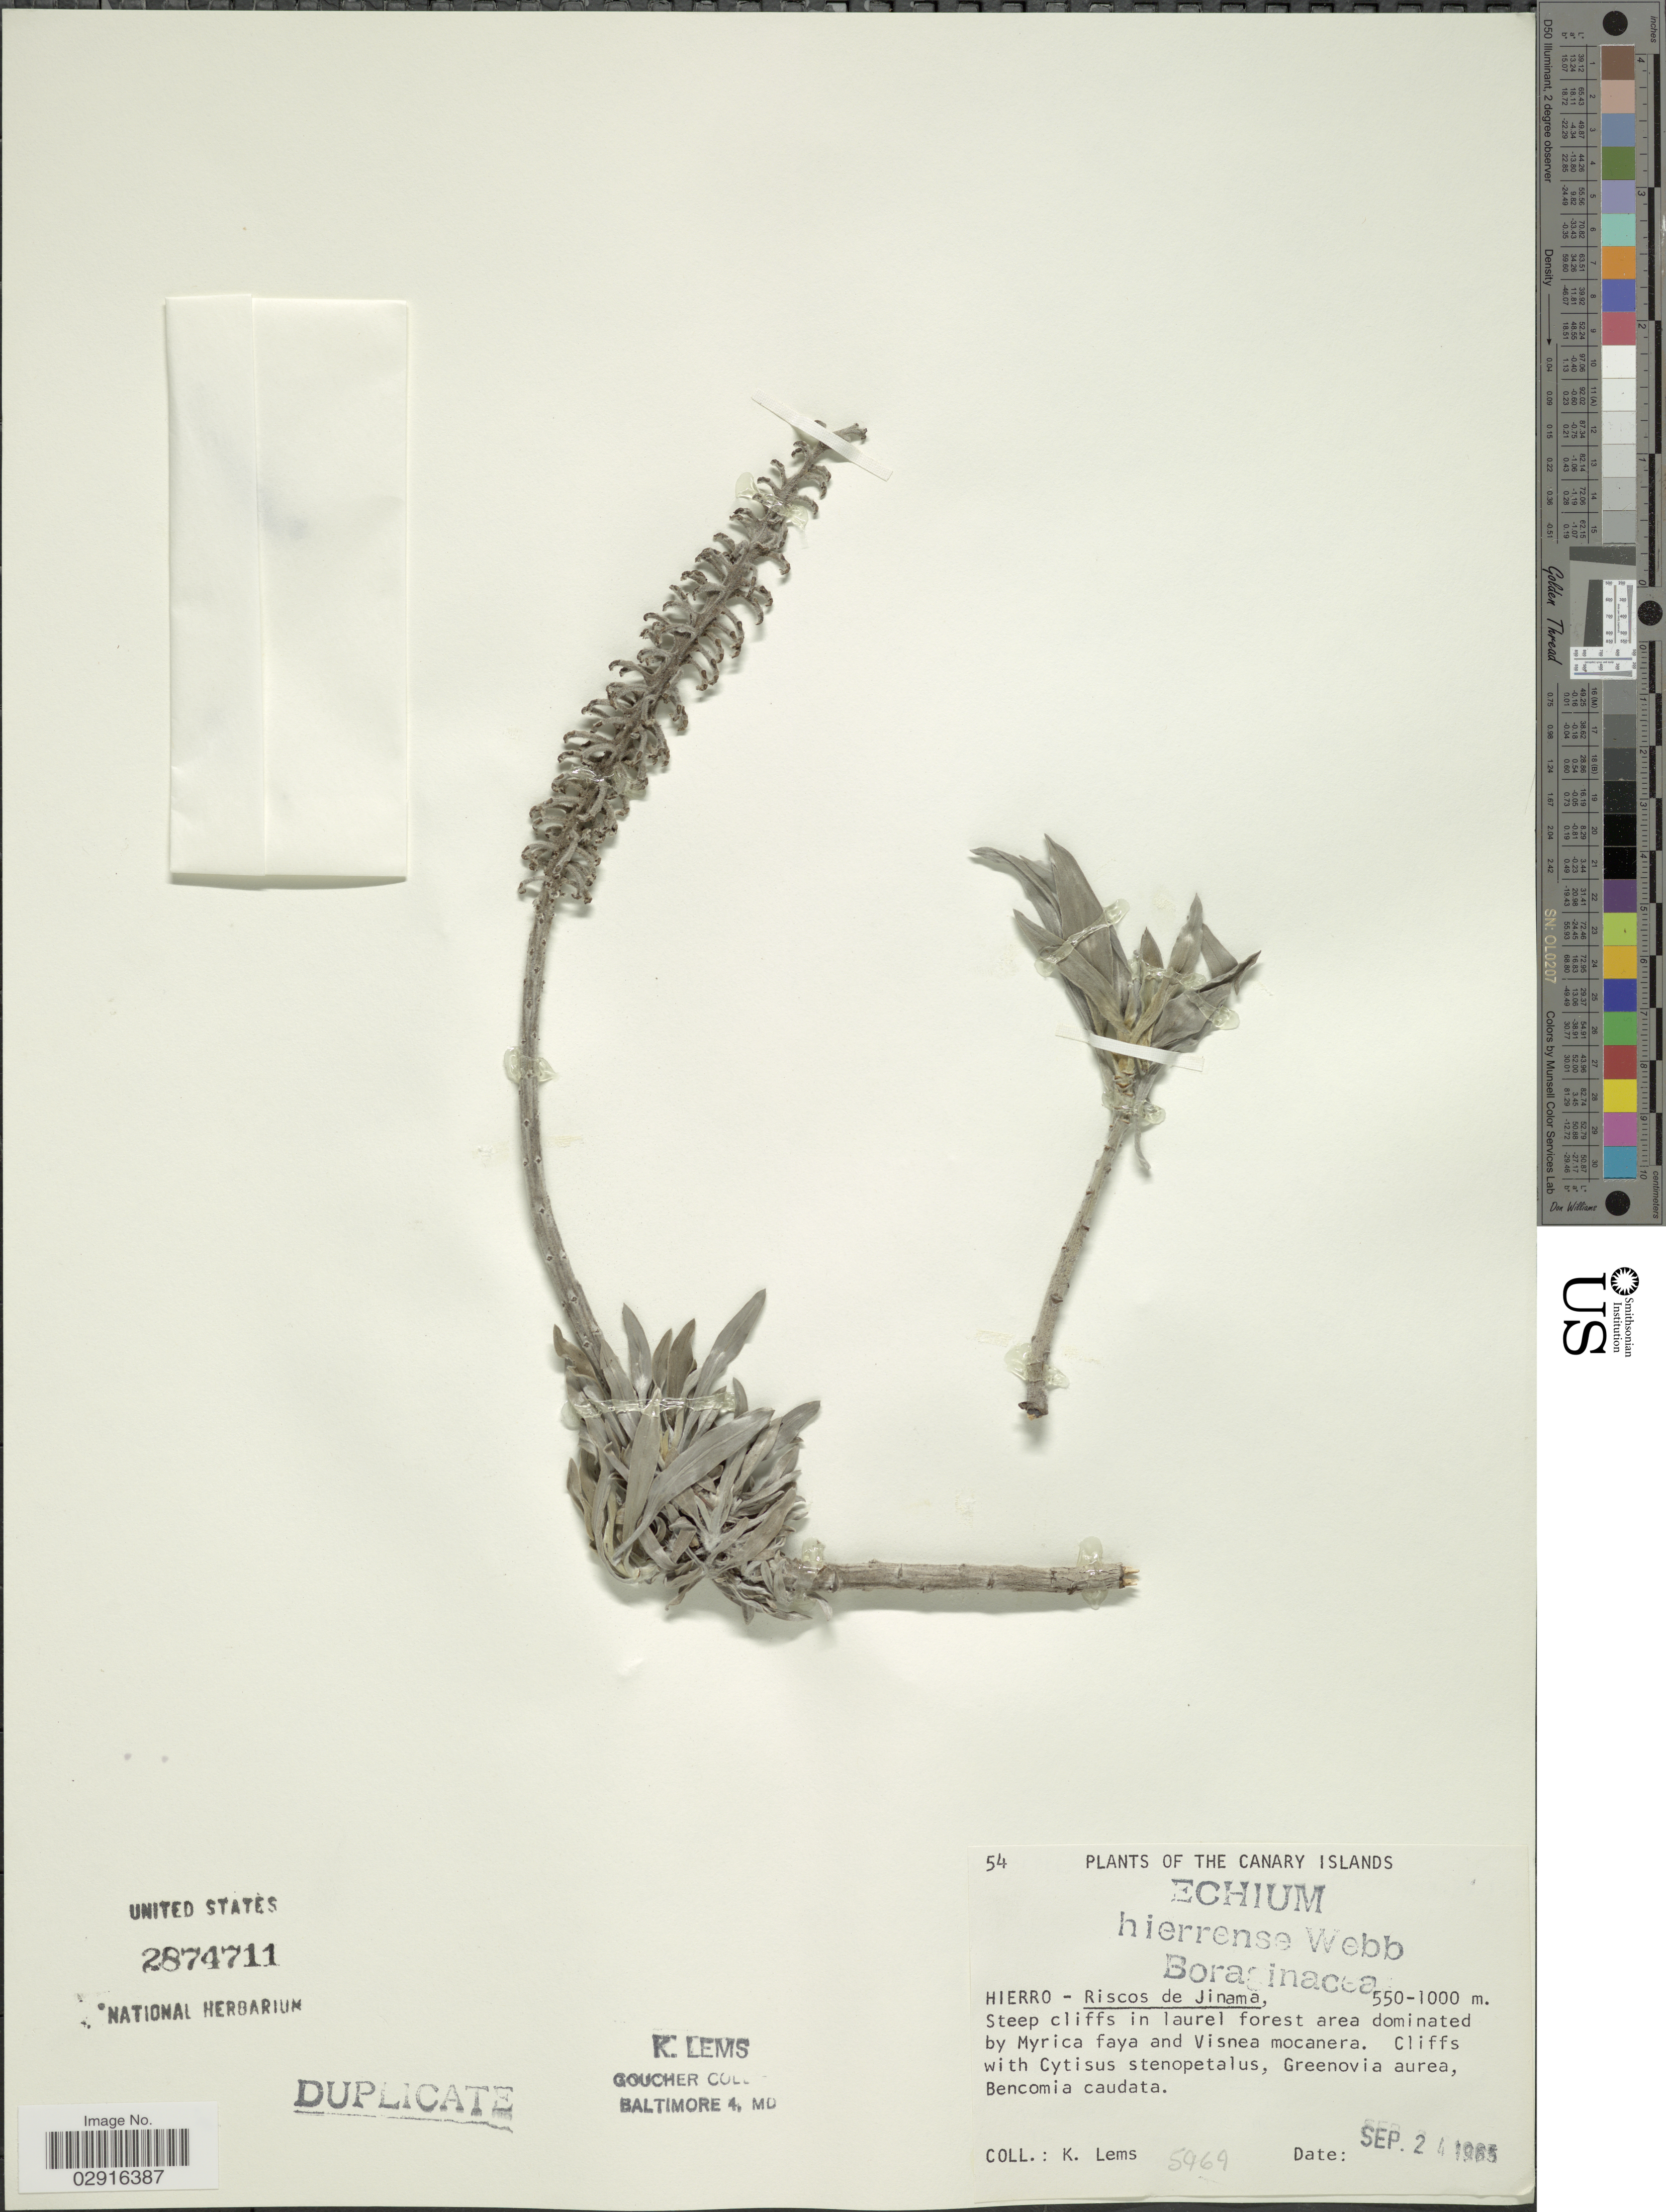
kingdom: Plantae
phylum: Tracheophyta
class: Magnoliopsida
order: Boraginales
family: Boraginaceae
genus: Echium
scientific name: Echium hierrense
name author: Webb ex Bolle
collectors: K. Lems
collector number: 5969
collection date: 1965-09-24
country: Spain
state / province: Canarias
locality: Canary Islands. Hierro - Riscos de Jinama.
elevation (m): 550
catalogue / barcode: US 2874711